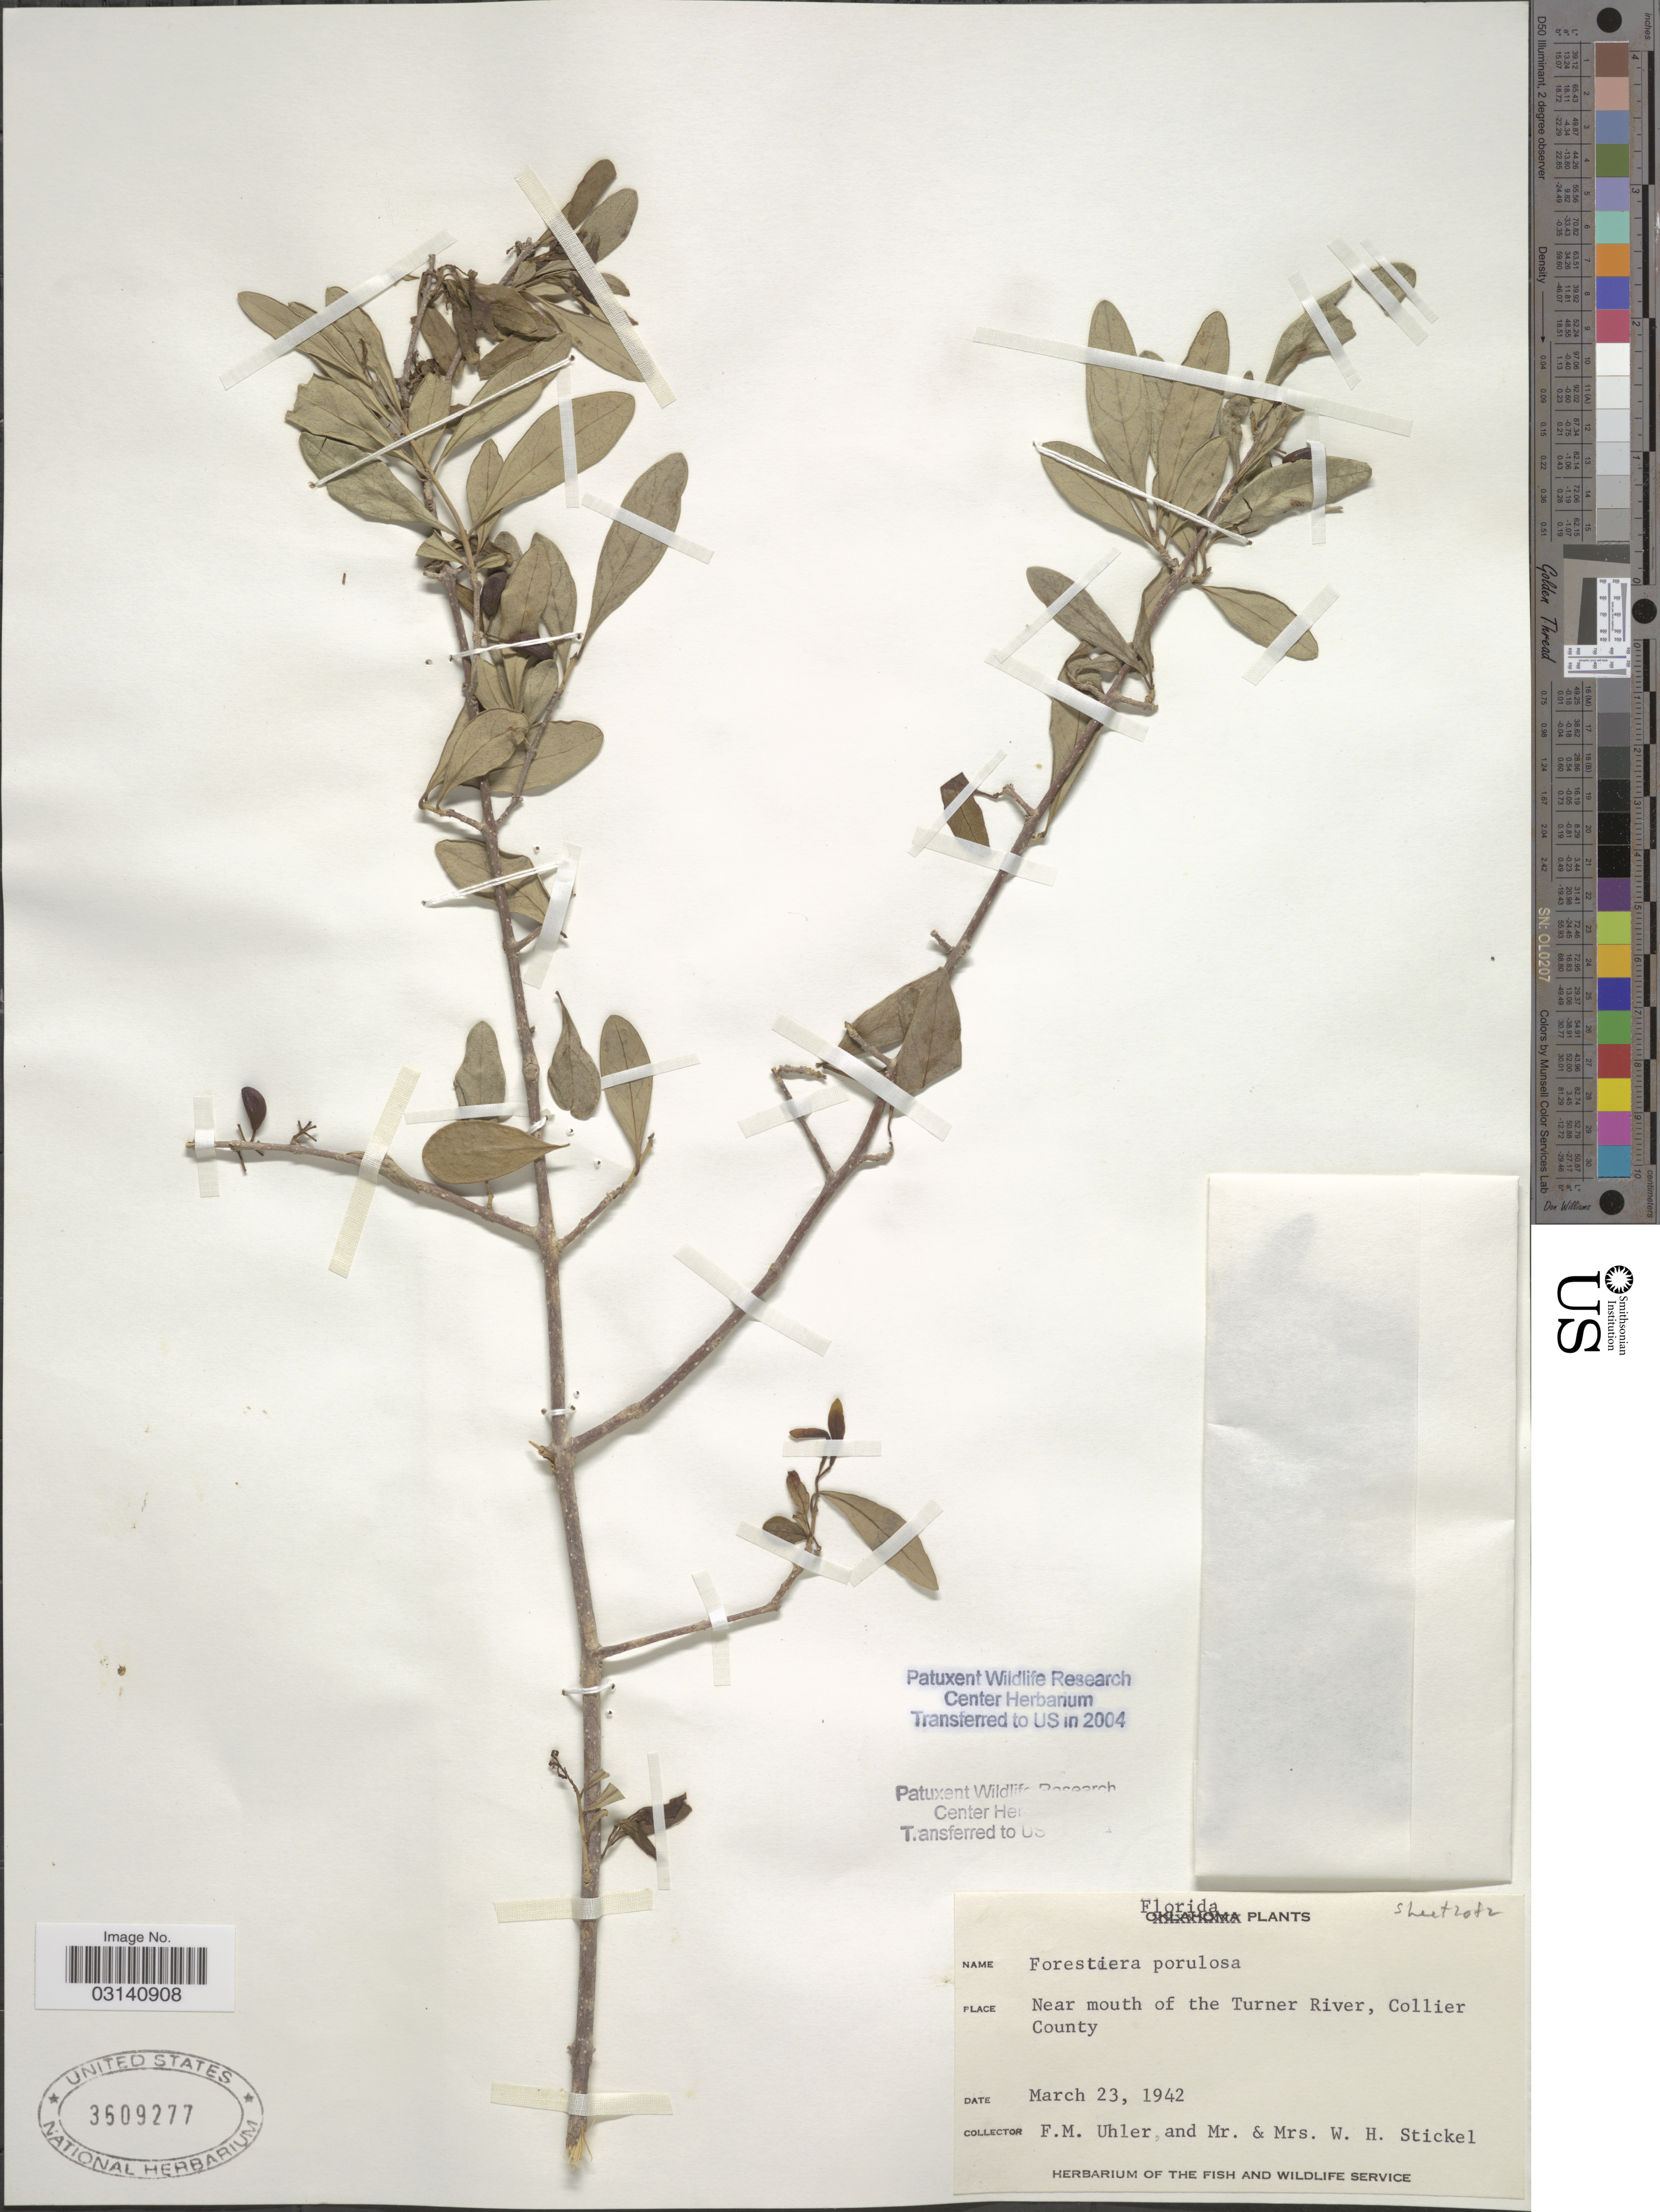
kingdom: Plantae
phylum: Tracheophyta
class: Magnoliopsida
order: Lamiales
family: Oleaceae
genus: Forestiera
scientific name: Forestiera segregata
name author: (Jacq.) Krug & Urb.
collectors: F. M. Uhler, W. Stickel & W. Stickel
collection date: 1942-03-23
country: United States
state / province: Florida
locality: Near mouth of the Turner River, Collier County.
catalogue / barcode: US 3609277